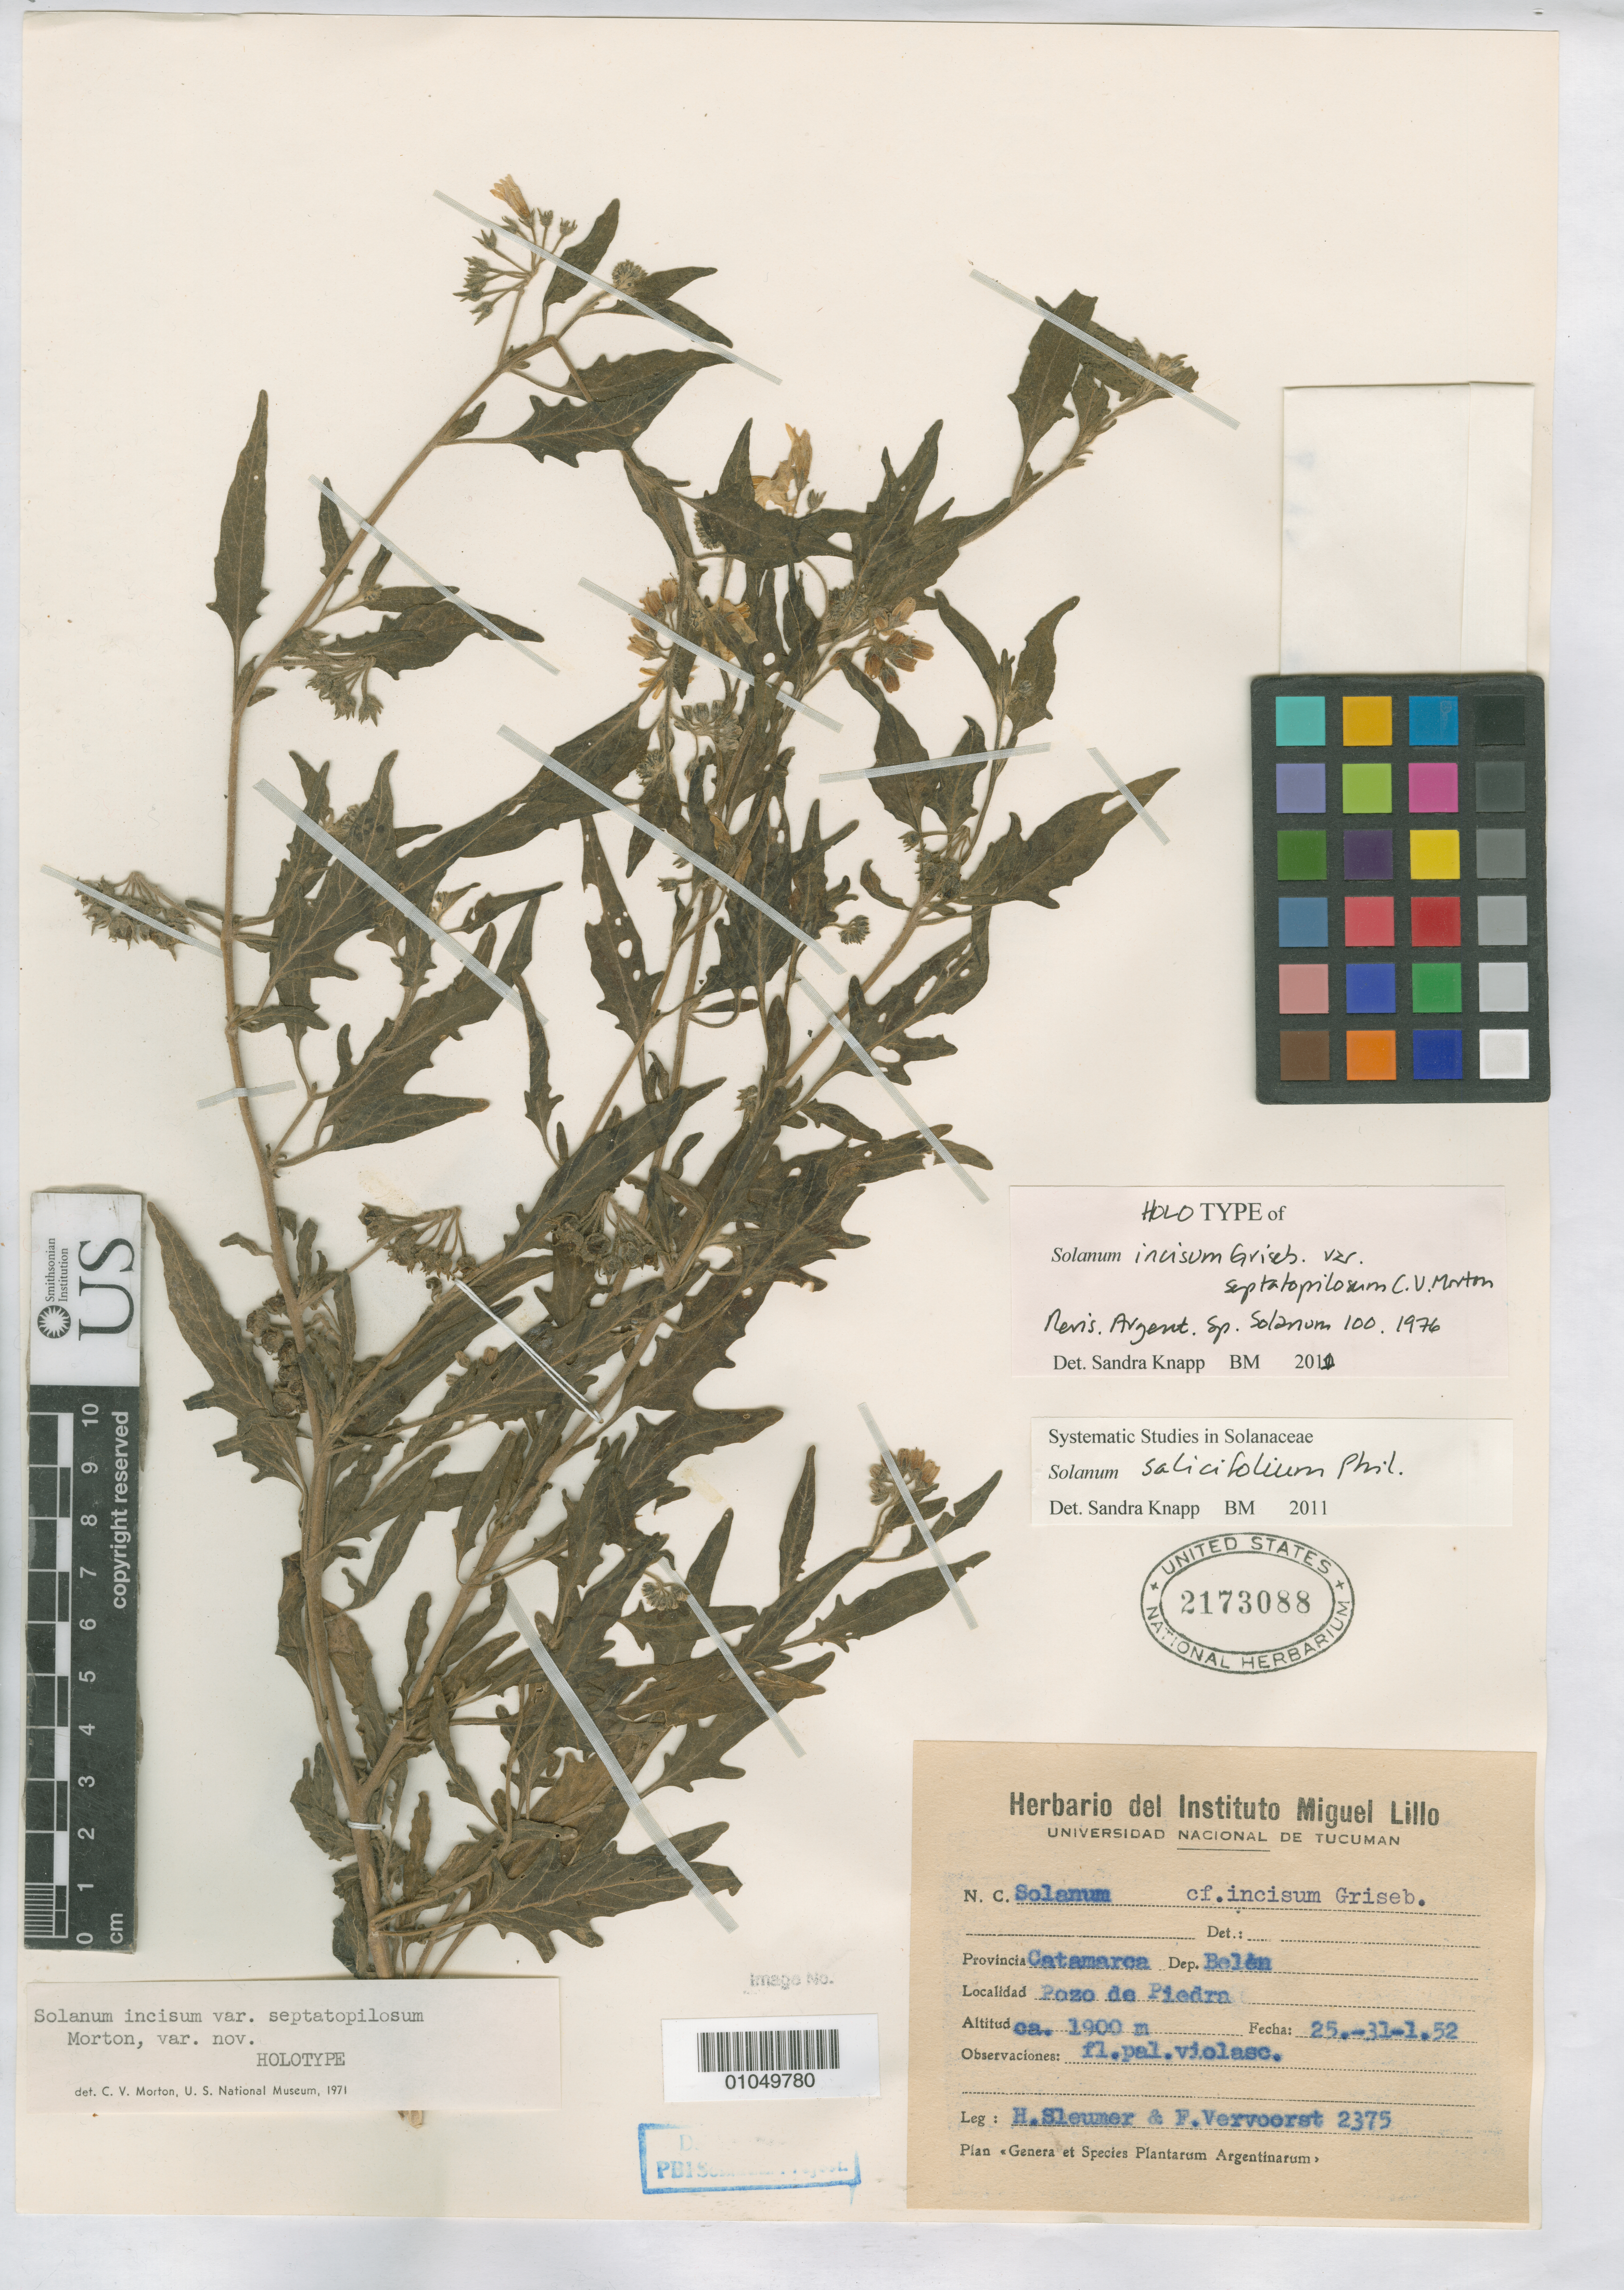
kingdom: Plantae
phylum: Tracheophyta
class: Magnoliopsida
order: Solanales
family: Solanaceae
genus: Solanum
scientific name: Solanum incisum var. septatopilosum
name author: C.V. Morton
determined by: Knapp, S. D.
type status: Holotype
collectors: H. O. Sleumer & F. Vervoorst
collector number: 2375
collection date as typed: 25 Jan 1952 to 31 Jan 1952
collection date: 1952-01-25/1952-01-31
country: Argentina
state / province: Catamarca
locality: Provinicia Catamarca, Dep. Belen. Pozo de Piedra.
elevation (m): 1900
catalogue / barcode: US 2173088